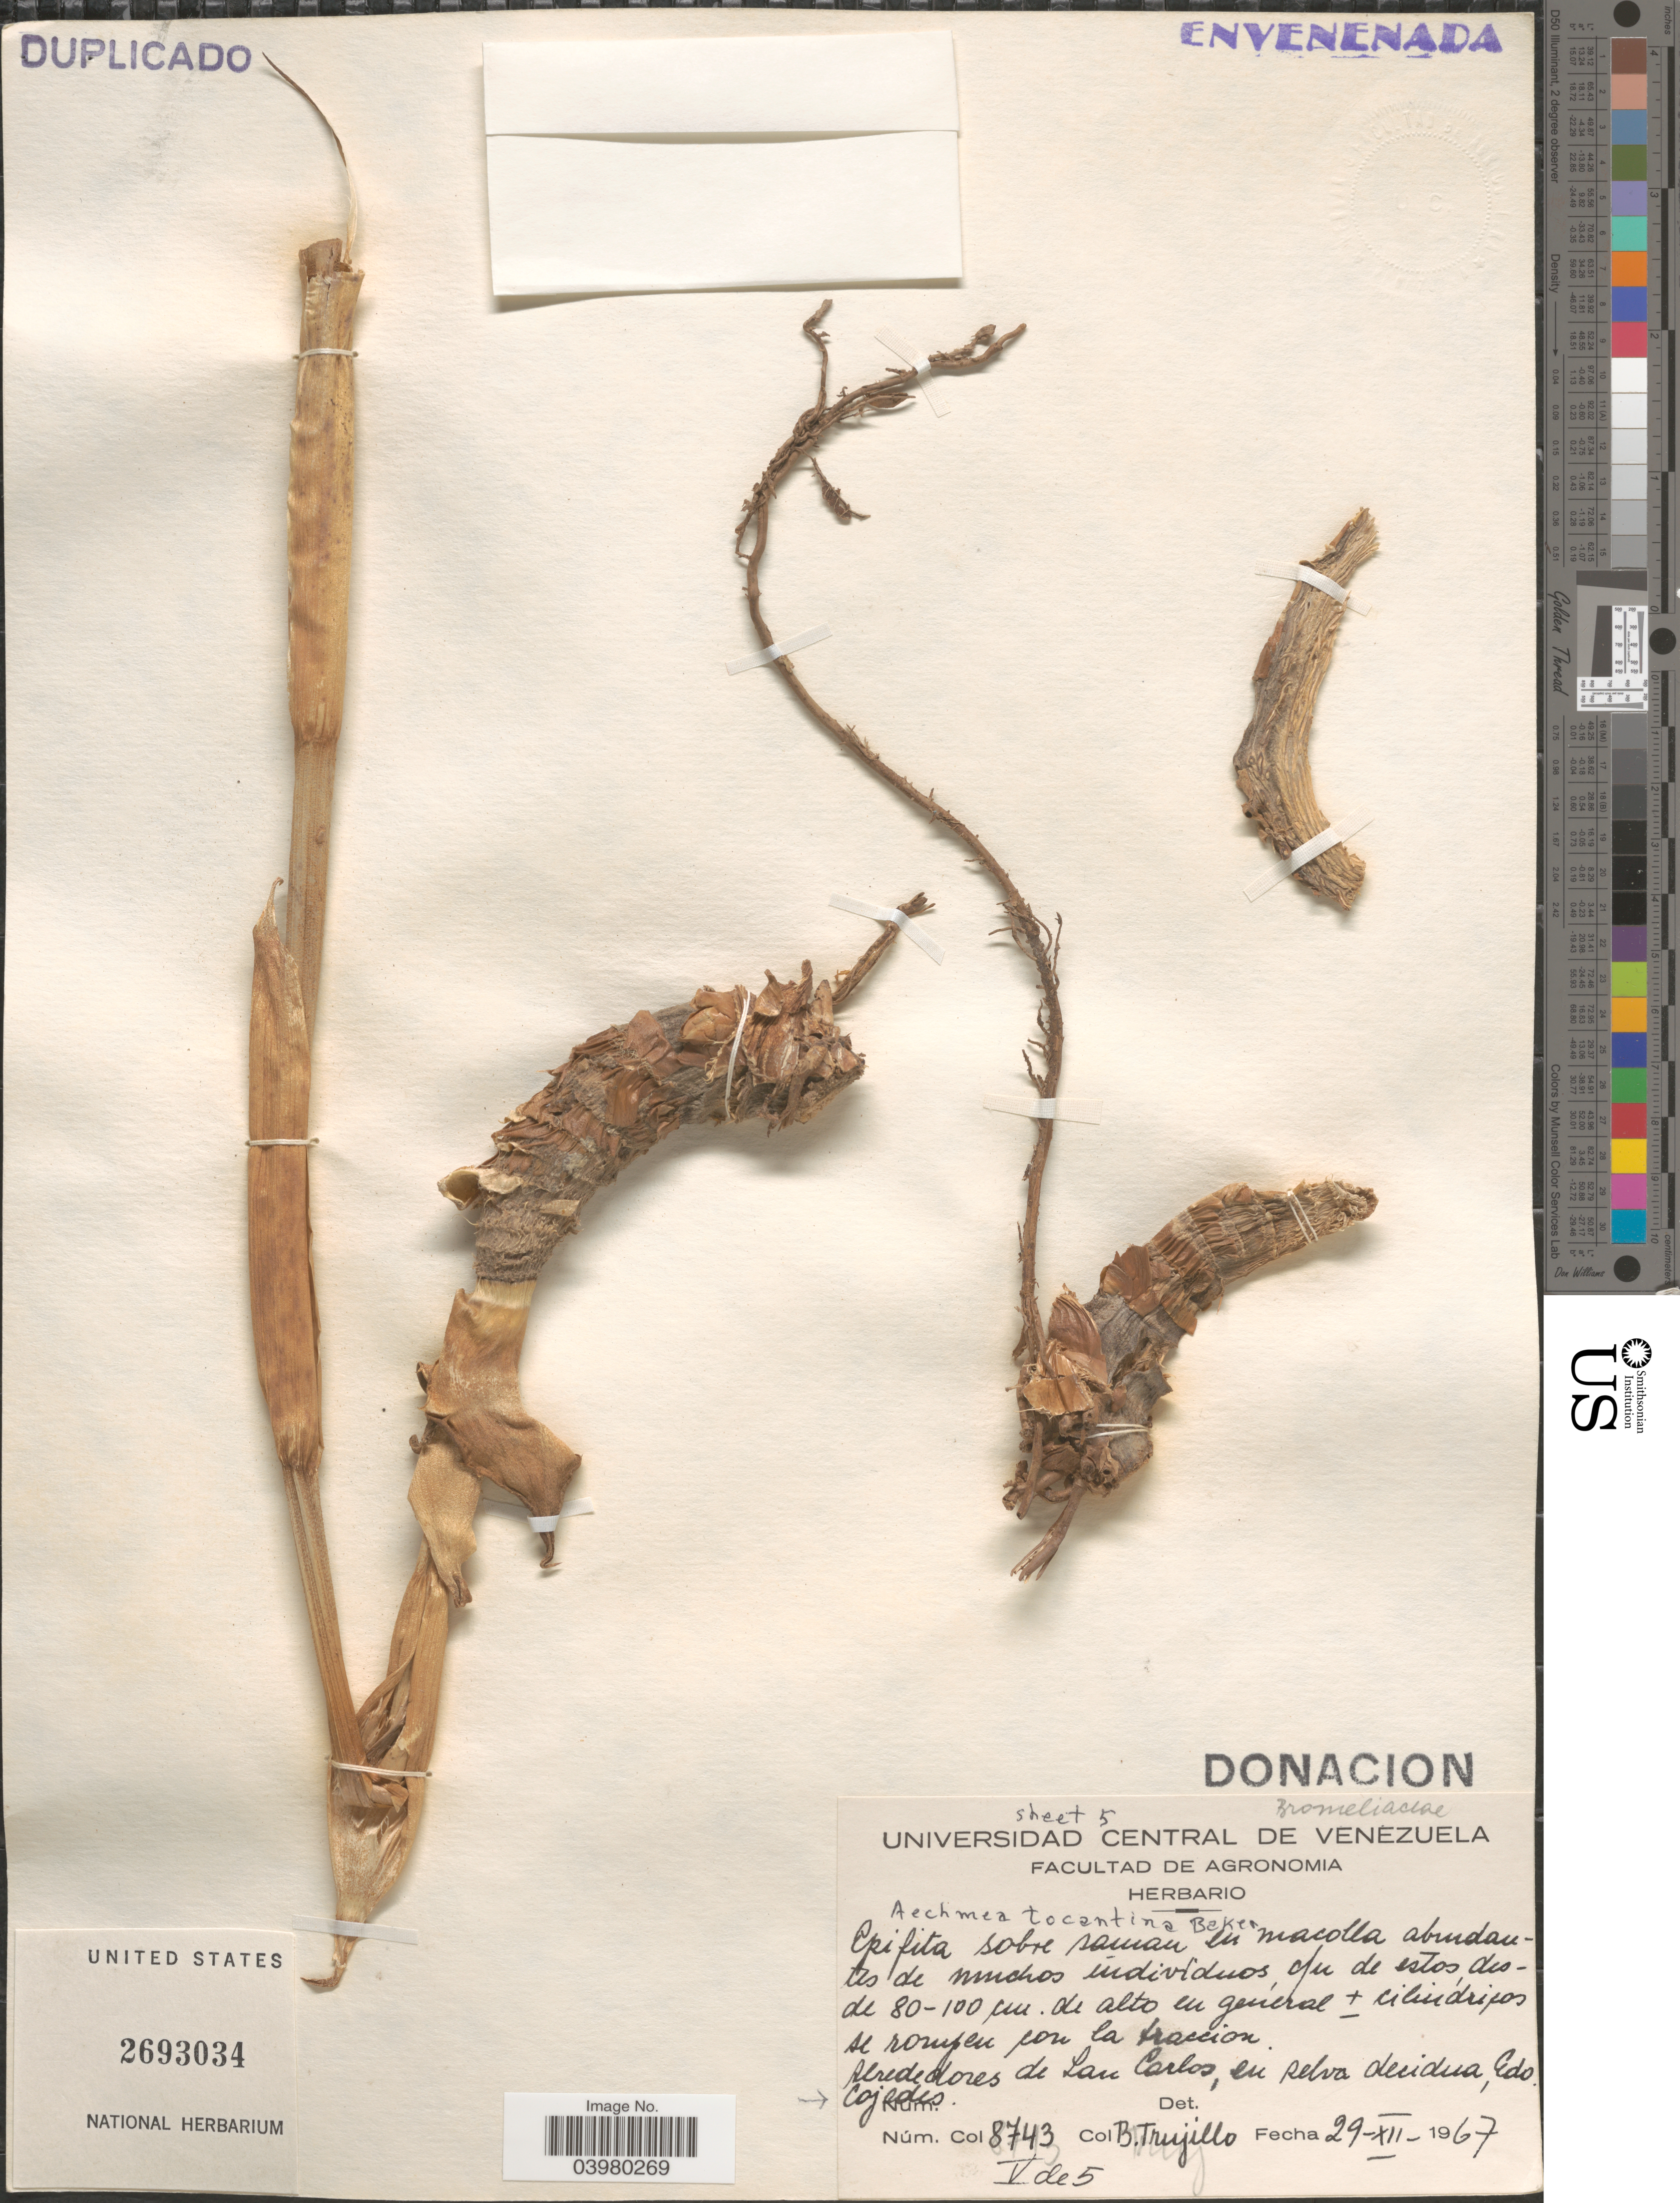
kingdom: Plantae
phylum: Tracheophyta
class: Liliopsida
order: Poales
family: Bromeliaceae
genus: Aechmea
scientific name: Aechmea tocantina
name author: Baker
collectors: B. Trujillo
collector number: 8743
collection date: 1967-12-29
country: Venezuela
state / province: Cojedes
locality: Alrededores de San Carlos, en selva decidua.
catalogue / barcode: US 2693034